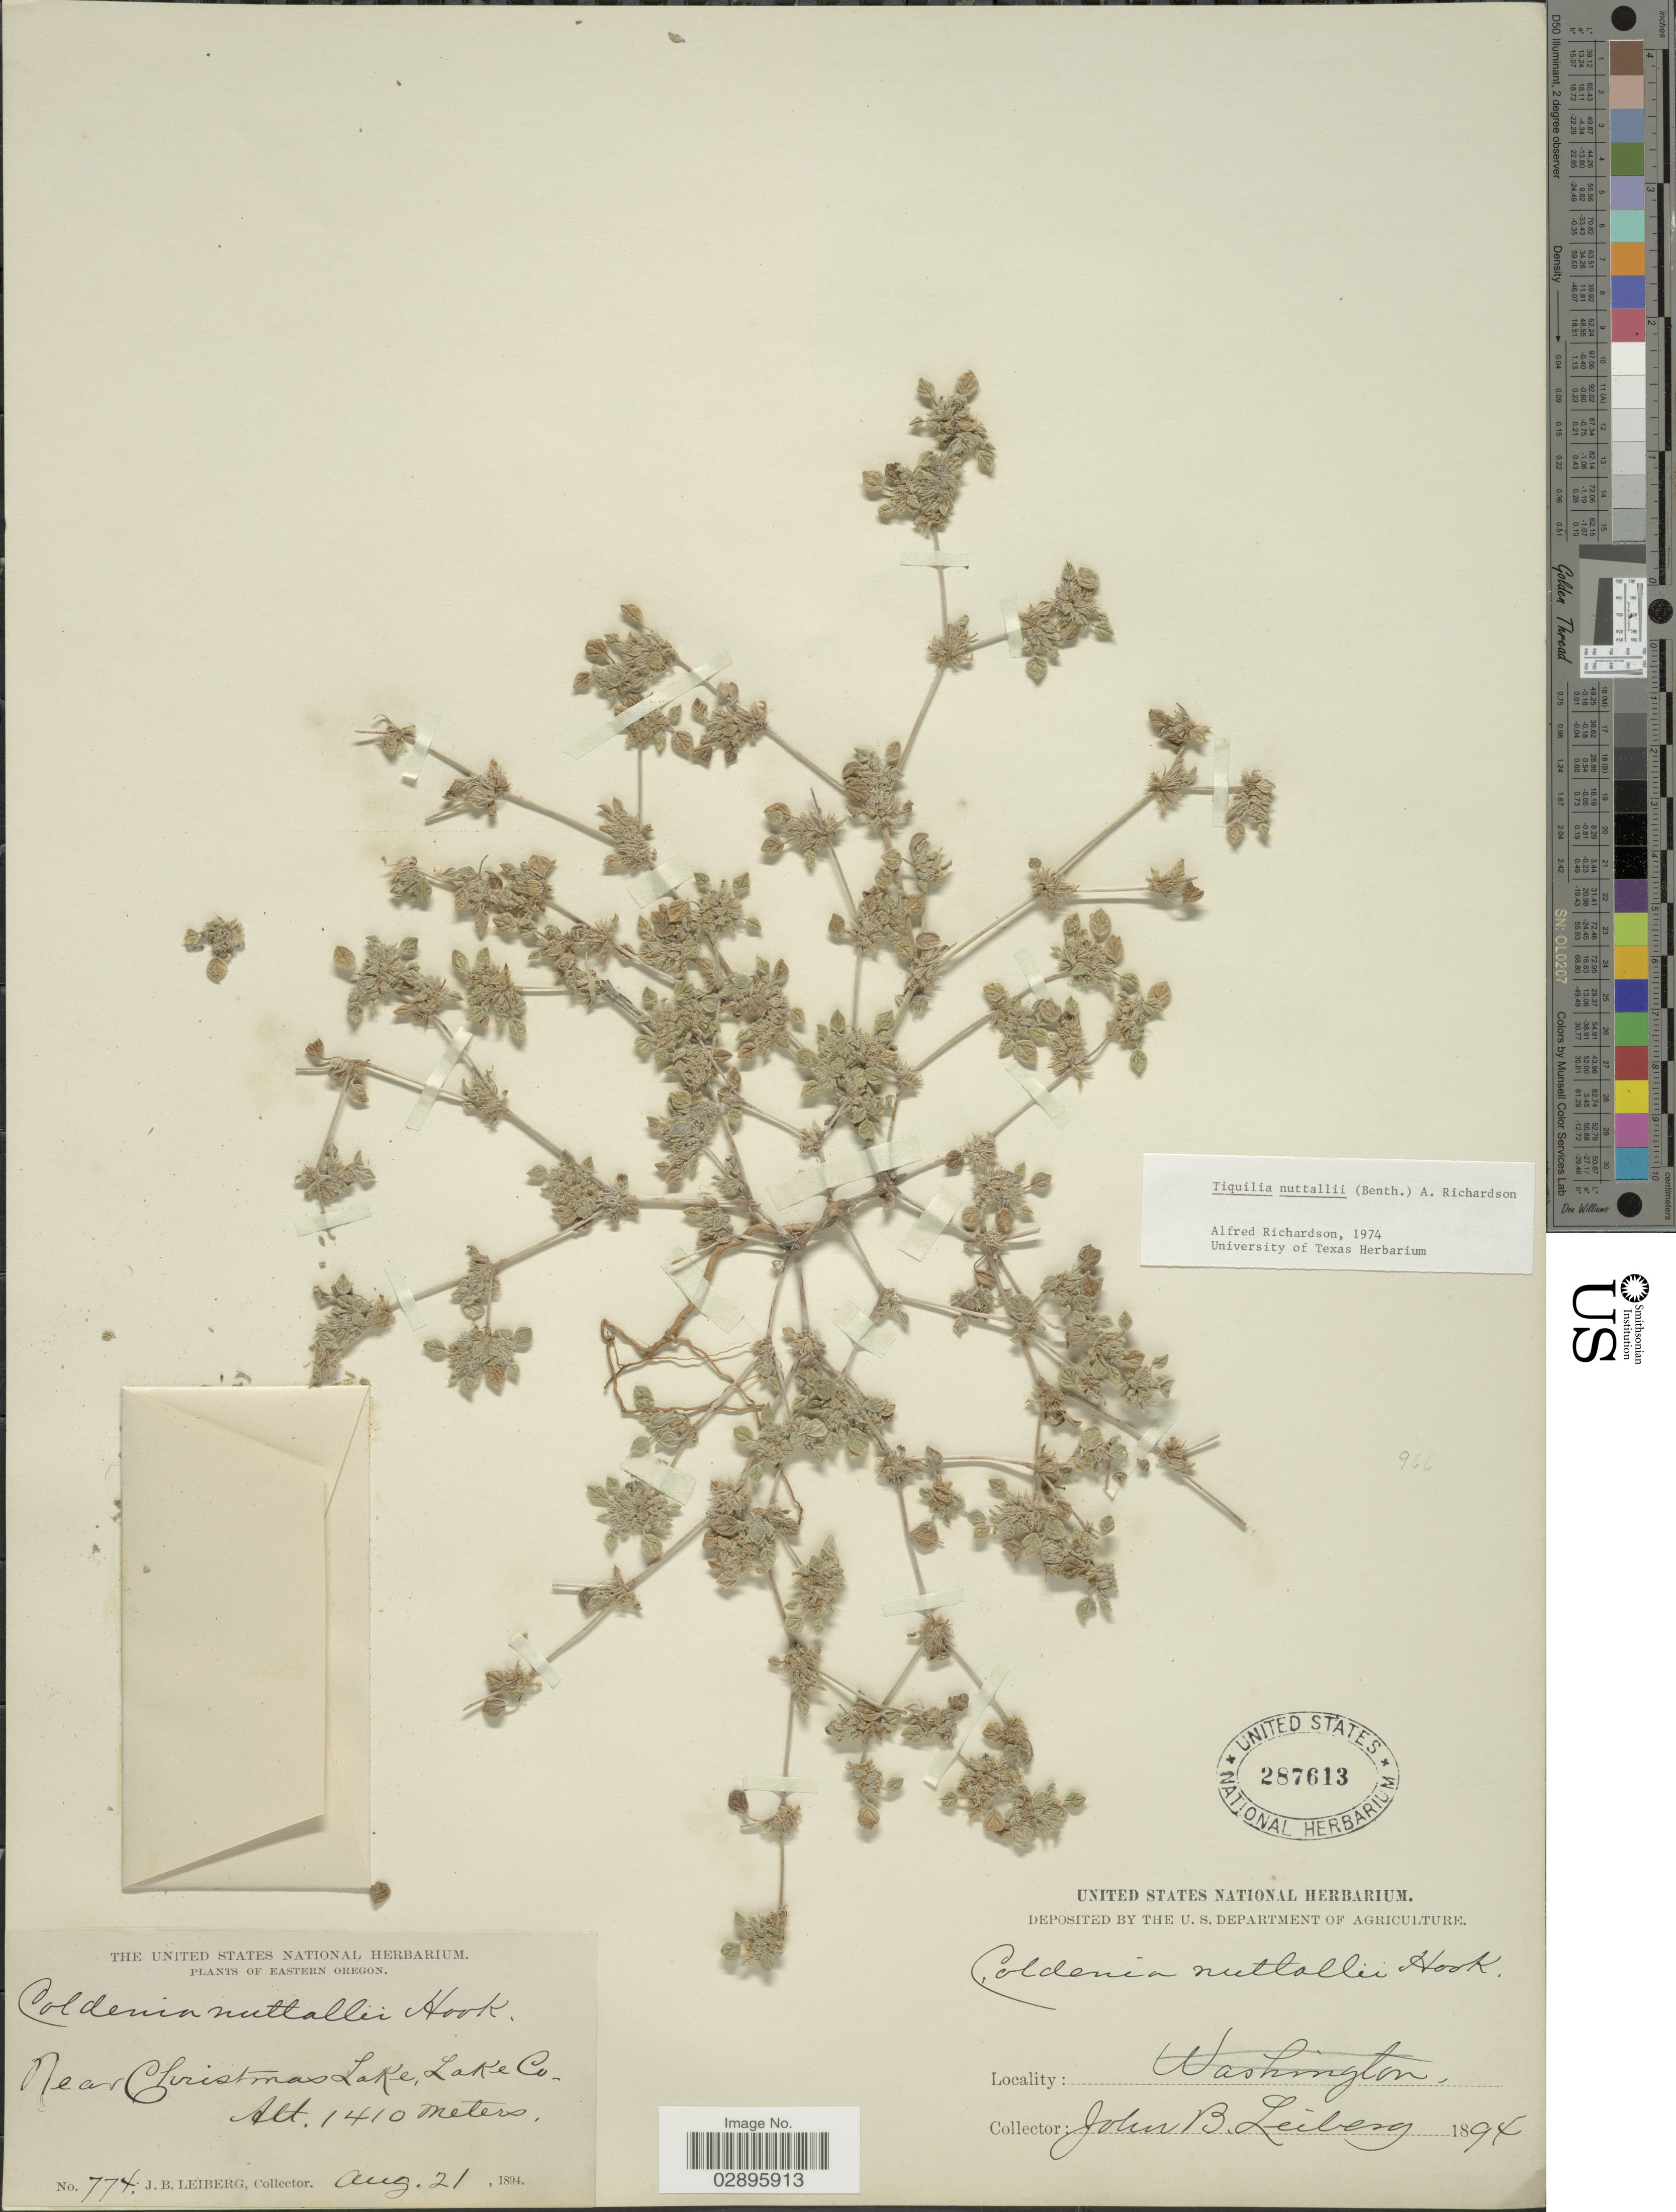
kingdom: Plantae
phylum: Tracheophyta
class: Magnoliopsida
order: Boraginales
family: Ehretiaceae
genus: Tiquilia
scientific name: Tiquilia nuttallii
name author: (Hook.) A.T. Richardson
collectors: J. B. Leiberg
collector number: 774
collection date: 1894-08-21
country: United States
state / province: Oregon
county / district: Lake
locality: Eastern Oregon. Near Christmas Lake, Lake Co.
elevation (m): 1410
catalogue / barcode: US 287613